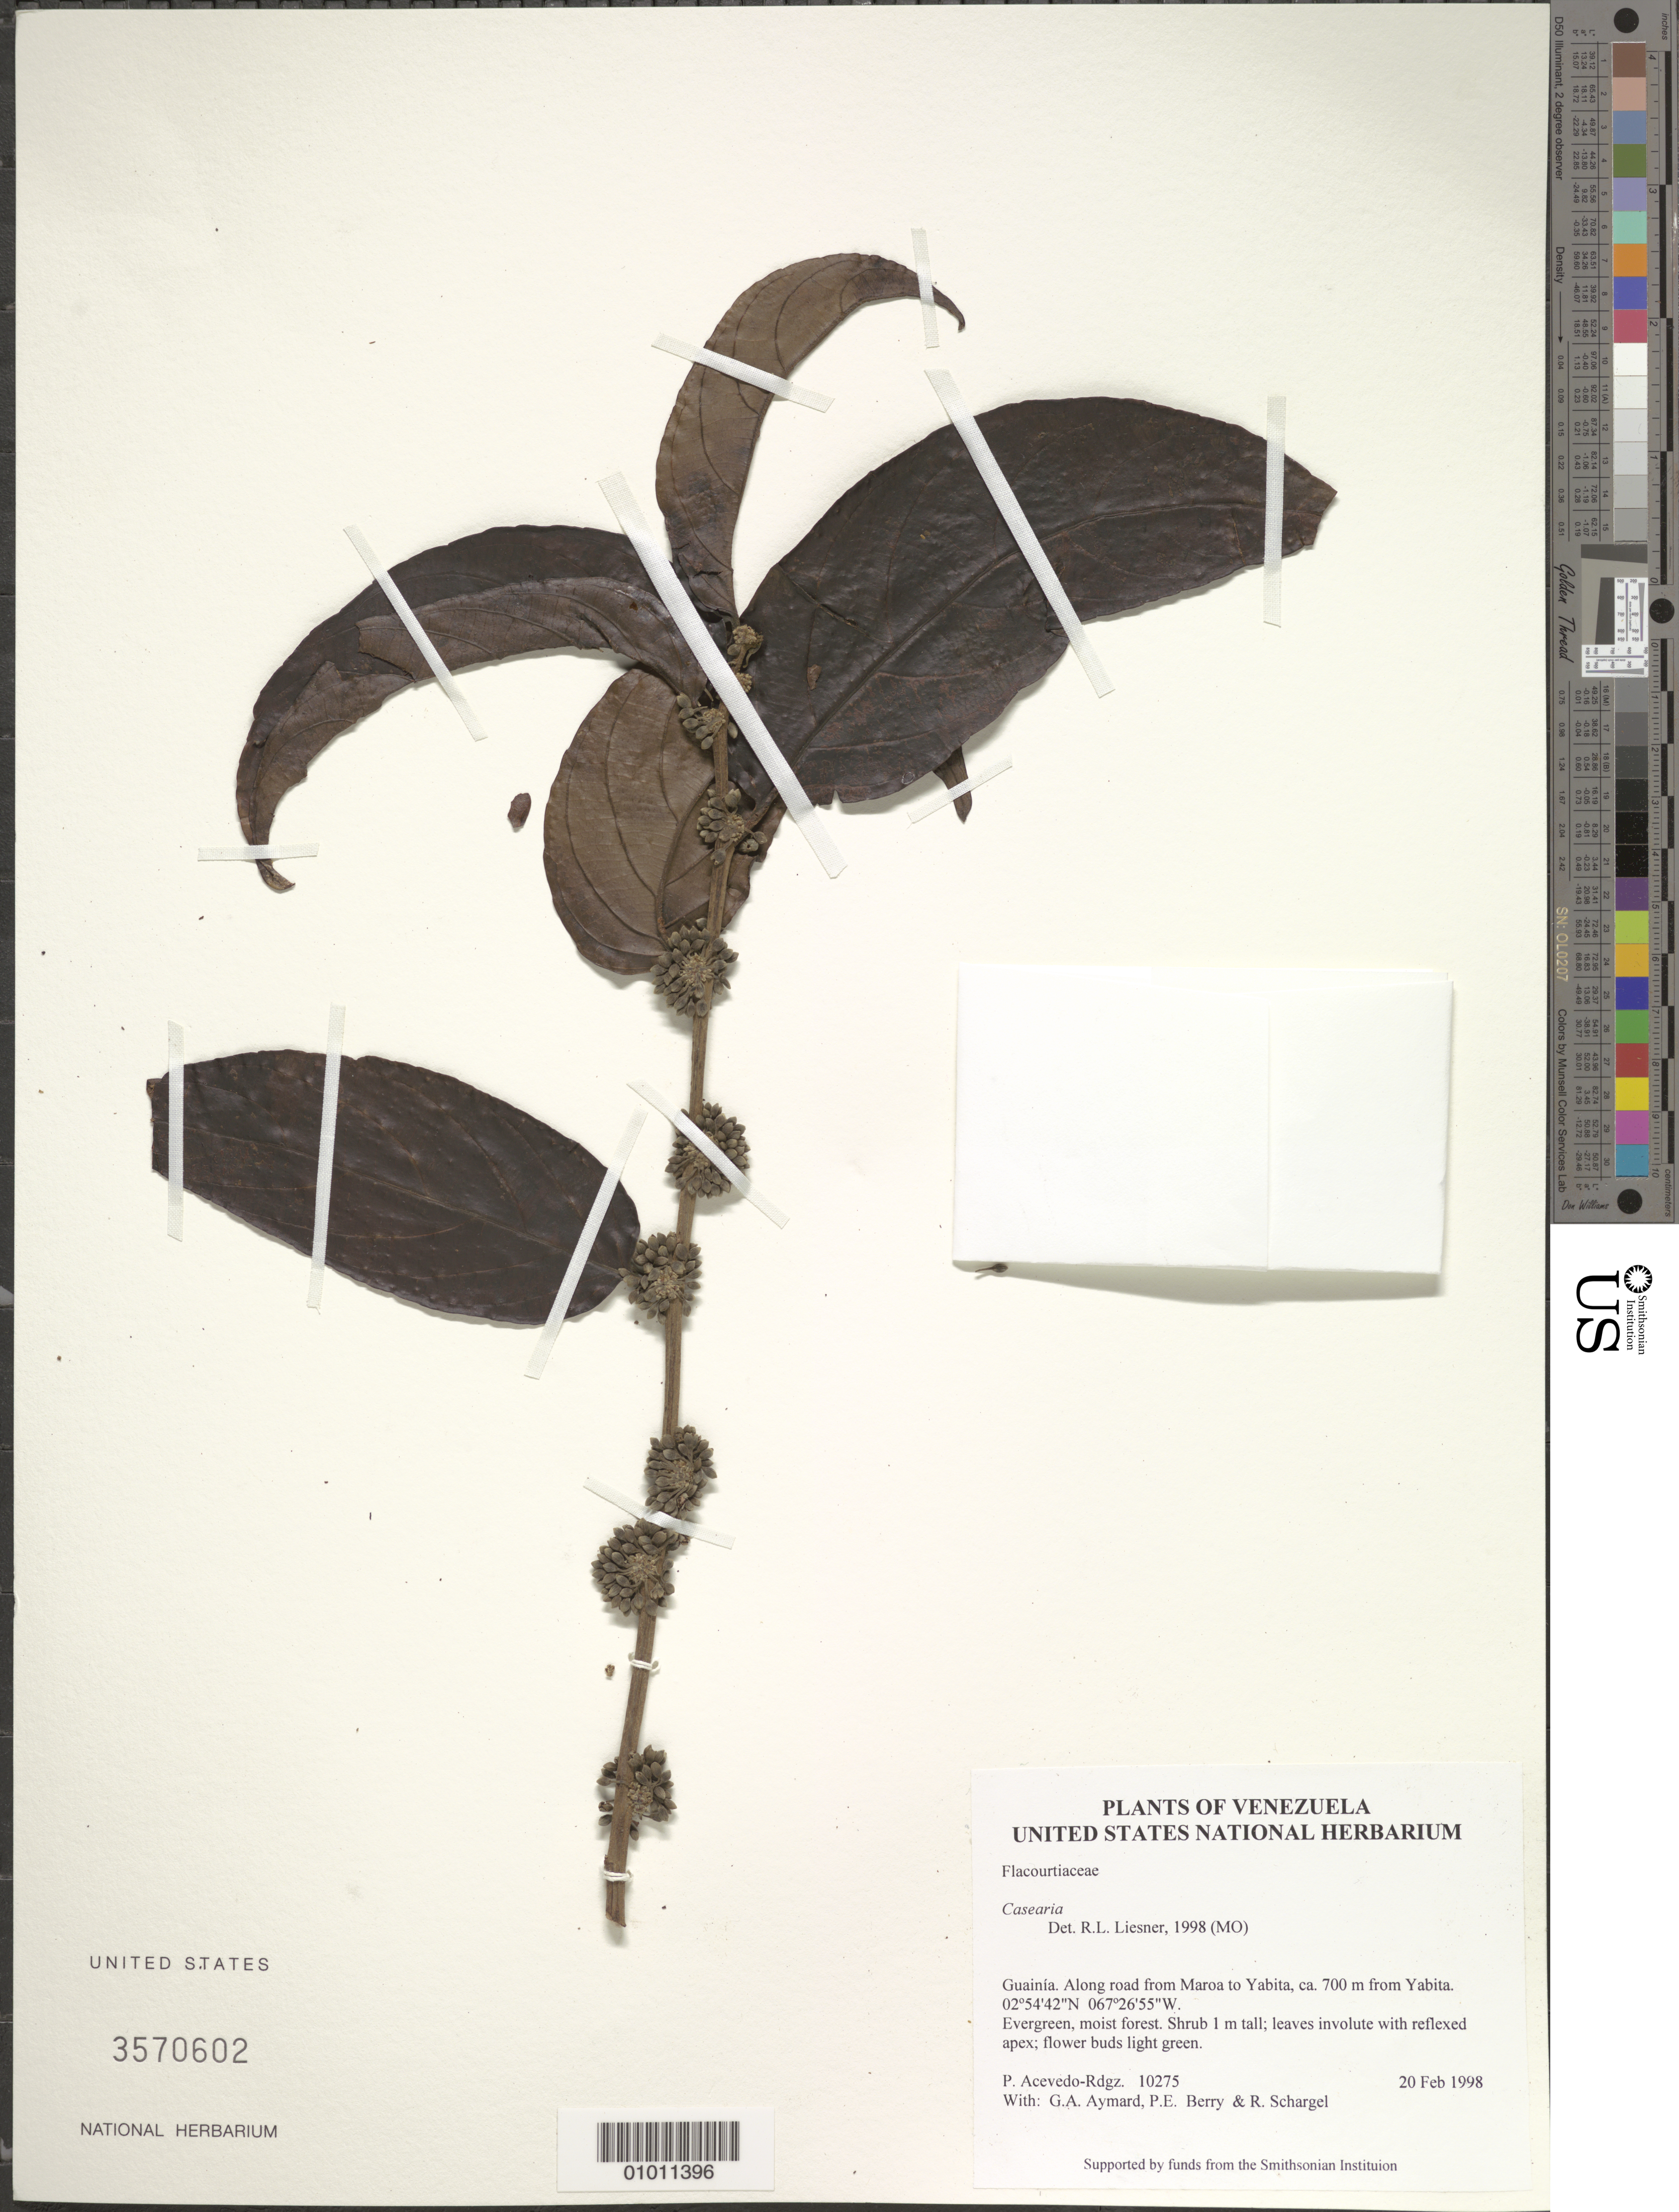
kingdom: Plantae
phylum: Tracheophyta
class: Magnoliopsida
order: Malpighiales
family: Salicaceae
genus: Casearia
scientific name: Casearia sp.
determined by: Liesner, R. L.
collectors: P. Acevedo-Rodr., G. A. Aymard, P. E. Berry & R. Schargel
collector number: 10275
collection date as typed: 20 Feb 1998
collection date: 1998-02-20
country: Venezuela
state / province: Amazonas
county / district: Maroa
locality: Along road from Maroa to Yabita, ca. 700 m from Yabita.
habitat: Evergreen, moist forest.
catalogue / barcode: US 3570602